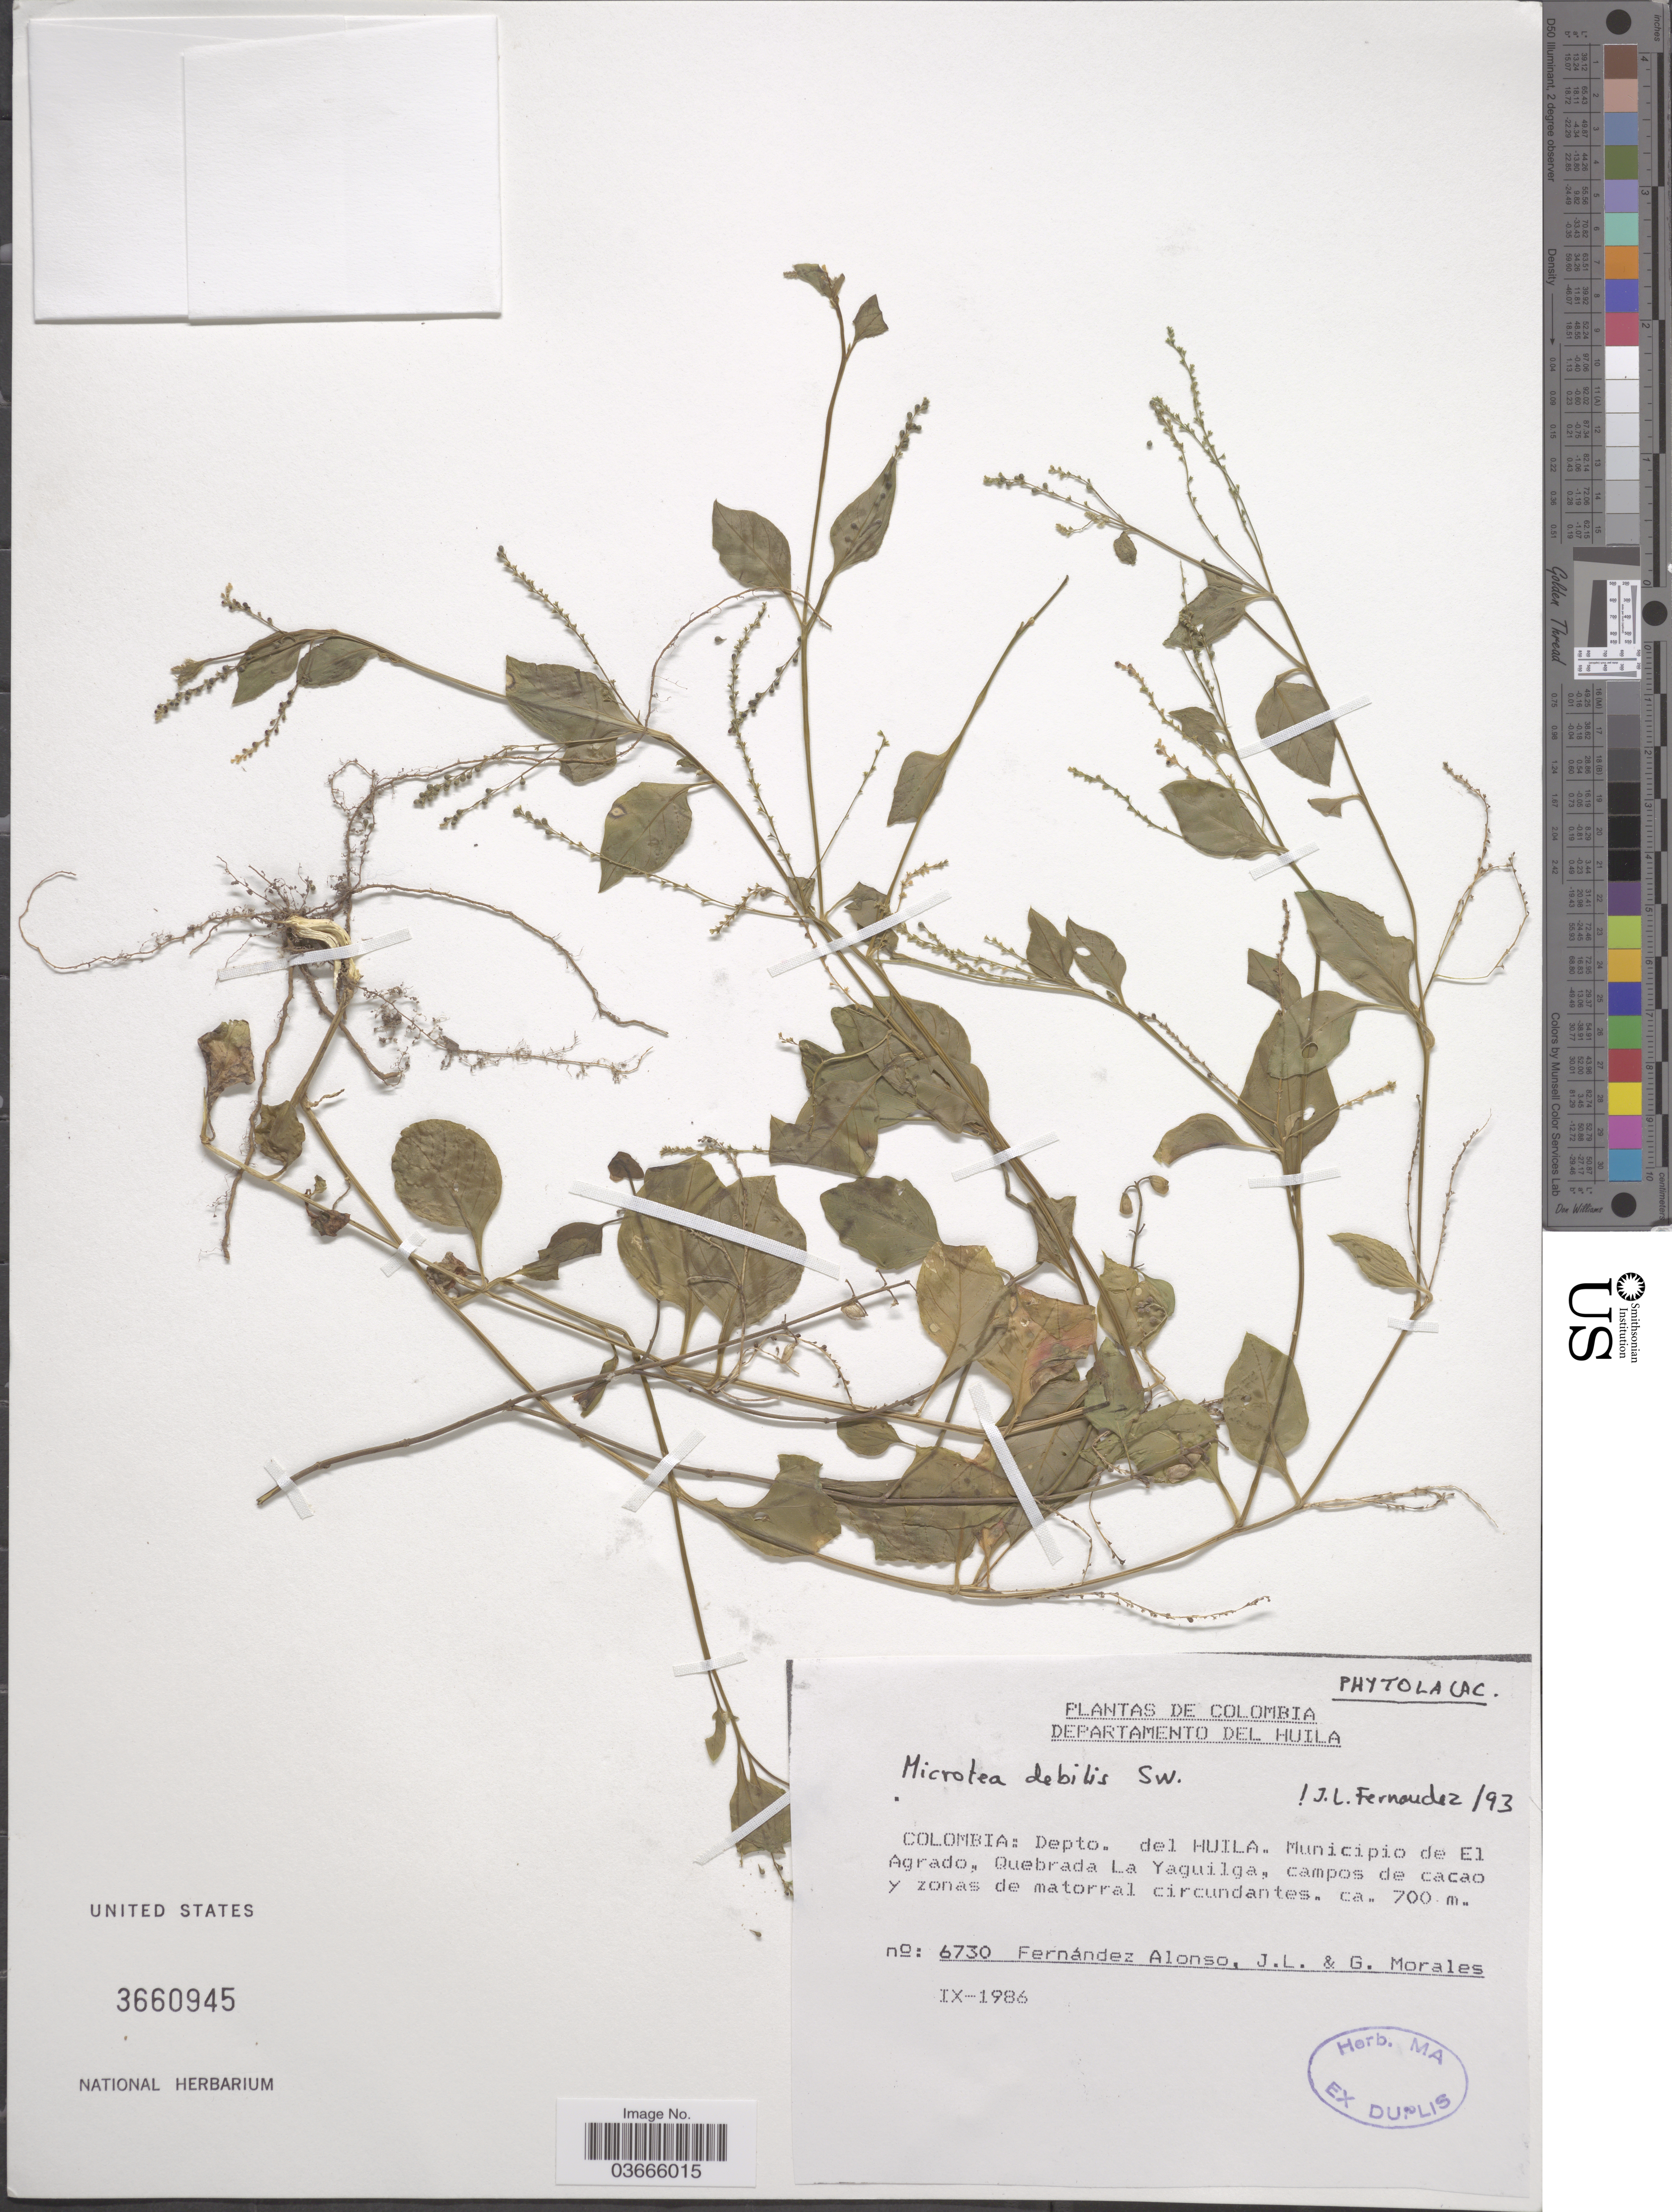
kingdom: Plantae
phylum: Tracheophyta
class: Magnoliopsida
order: Caryophyllales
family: Microteaceae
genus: Microtea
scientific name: Microtea debilis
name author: Sw.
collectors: F. Alonso, J. Morales & G. Morales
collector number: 6730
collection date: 1986-09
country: Colombia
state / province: Huila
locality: Departamento del Huila. Municipio de El Agrado, Quebrada La Yaguila, campos de cacao y zonas de matorral circundantes.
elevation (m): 700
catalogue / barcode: US 3660945